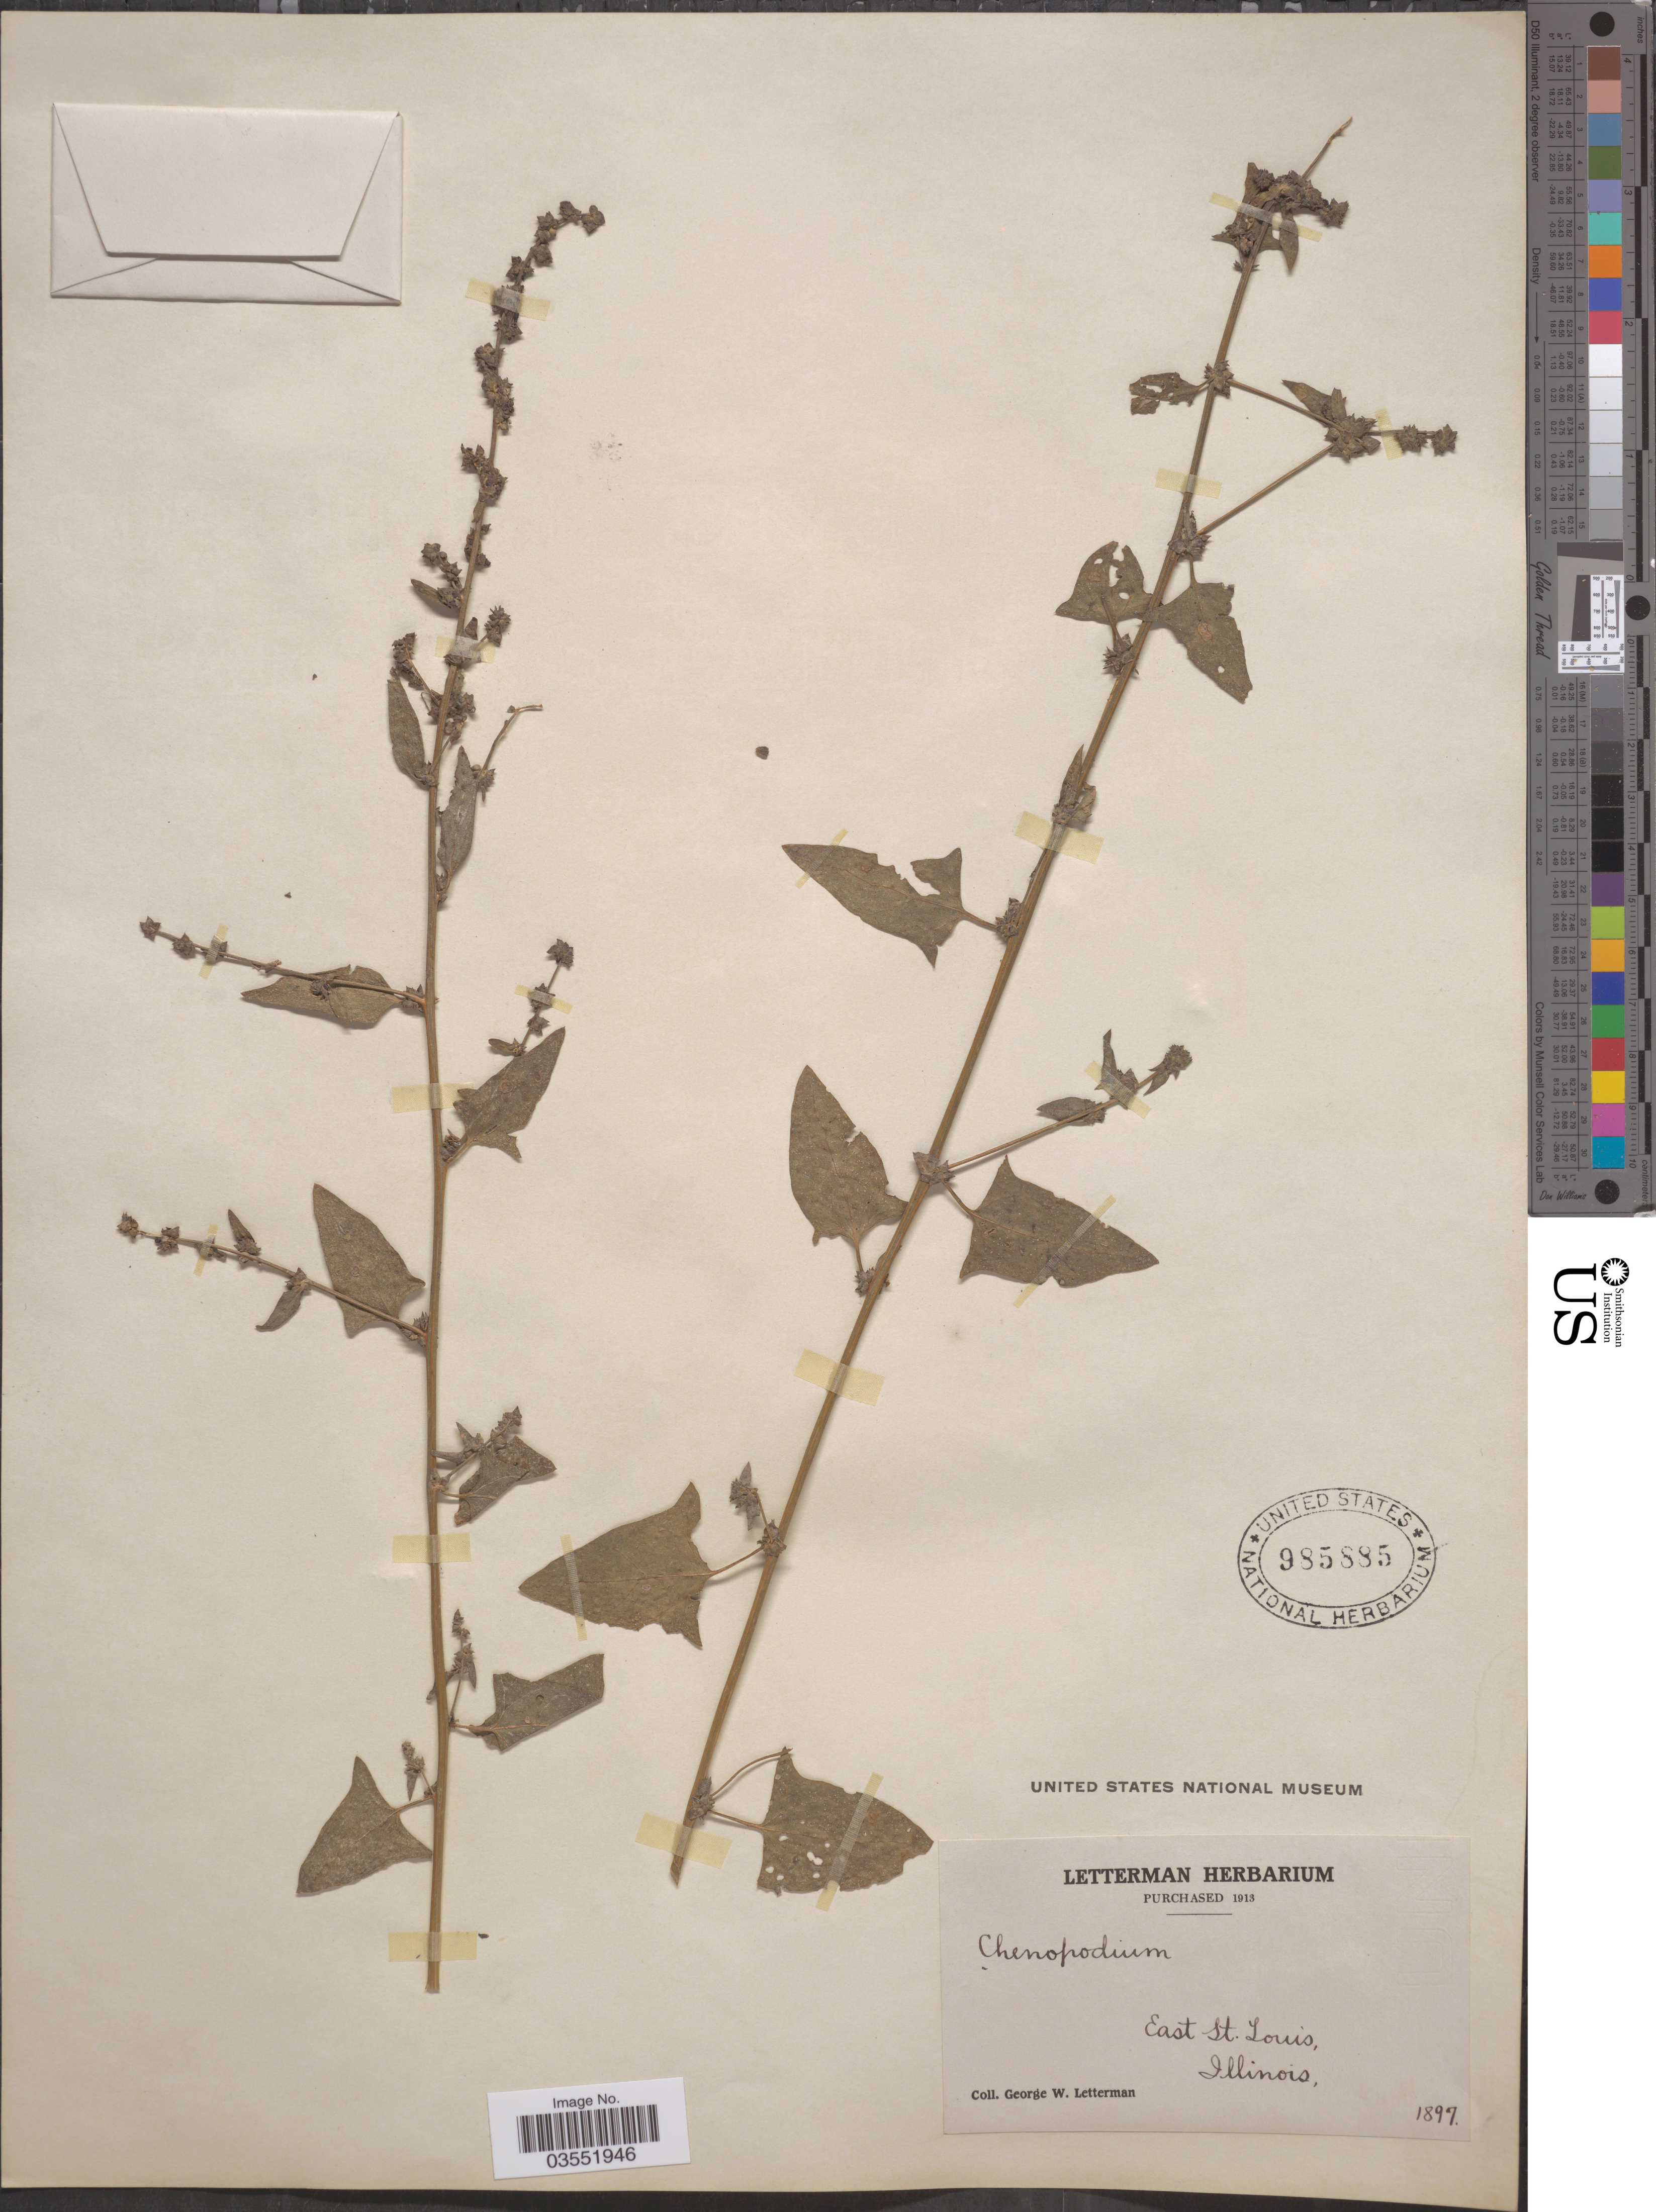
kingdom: Plantae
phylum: Tracheophyta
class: Magnoliopsida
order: Caryophyllales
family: Amaranthaceae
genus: Atriplex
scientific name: Atriplex hastata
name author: L.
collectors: G. W. Letterman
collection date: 1897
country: United States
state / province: Illinois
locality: East St. Louis.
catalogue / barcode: US 985885